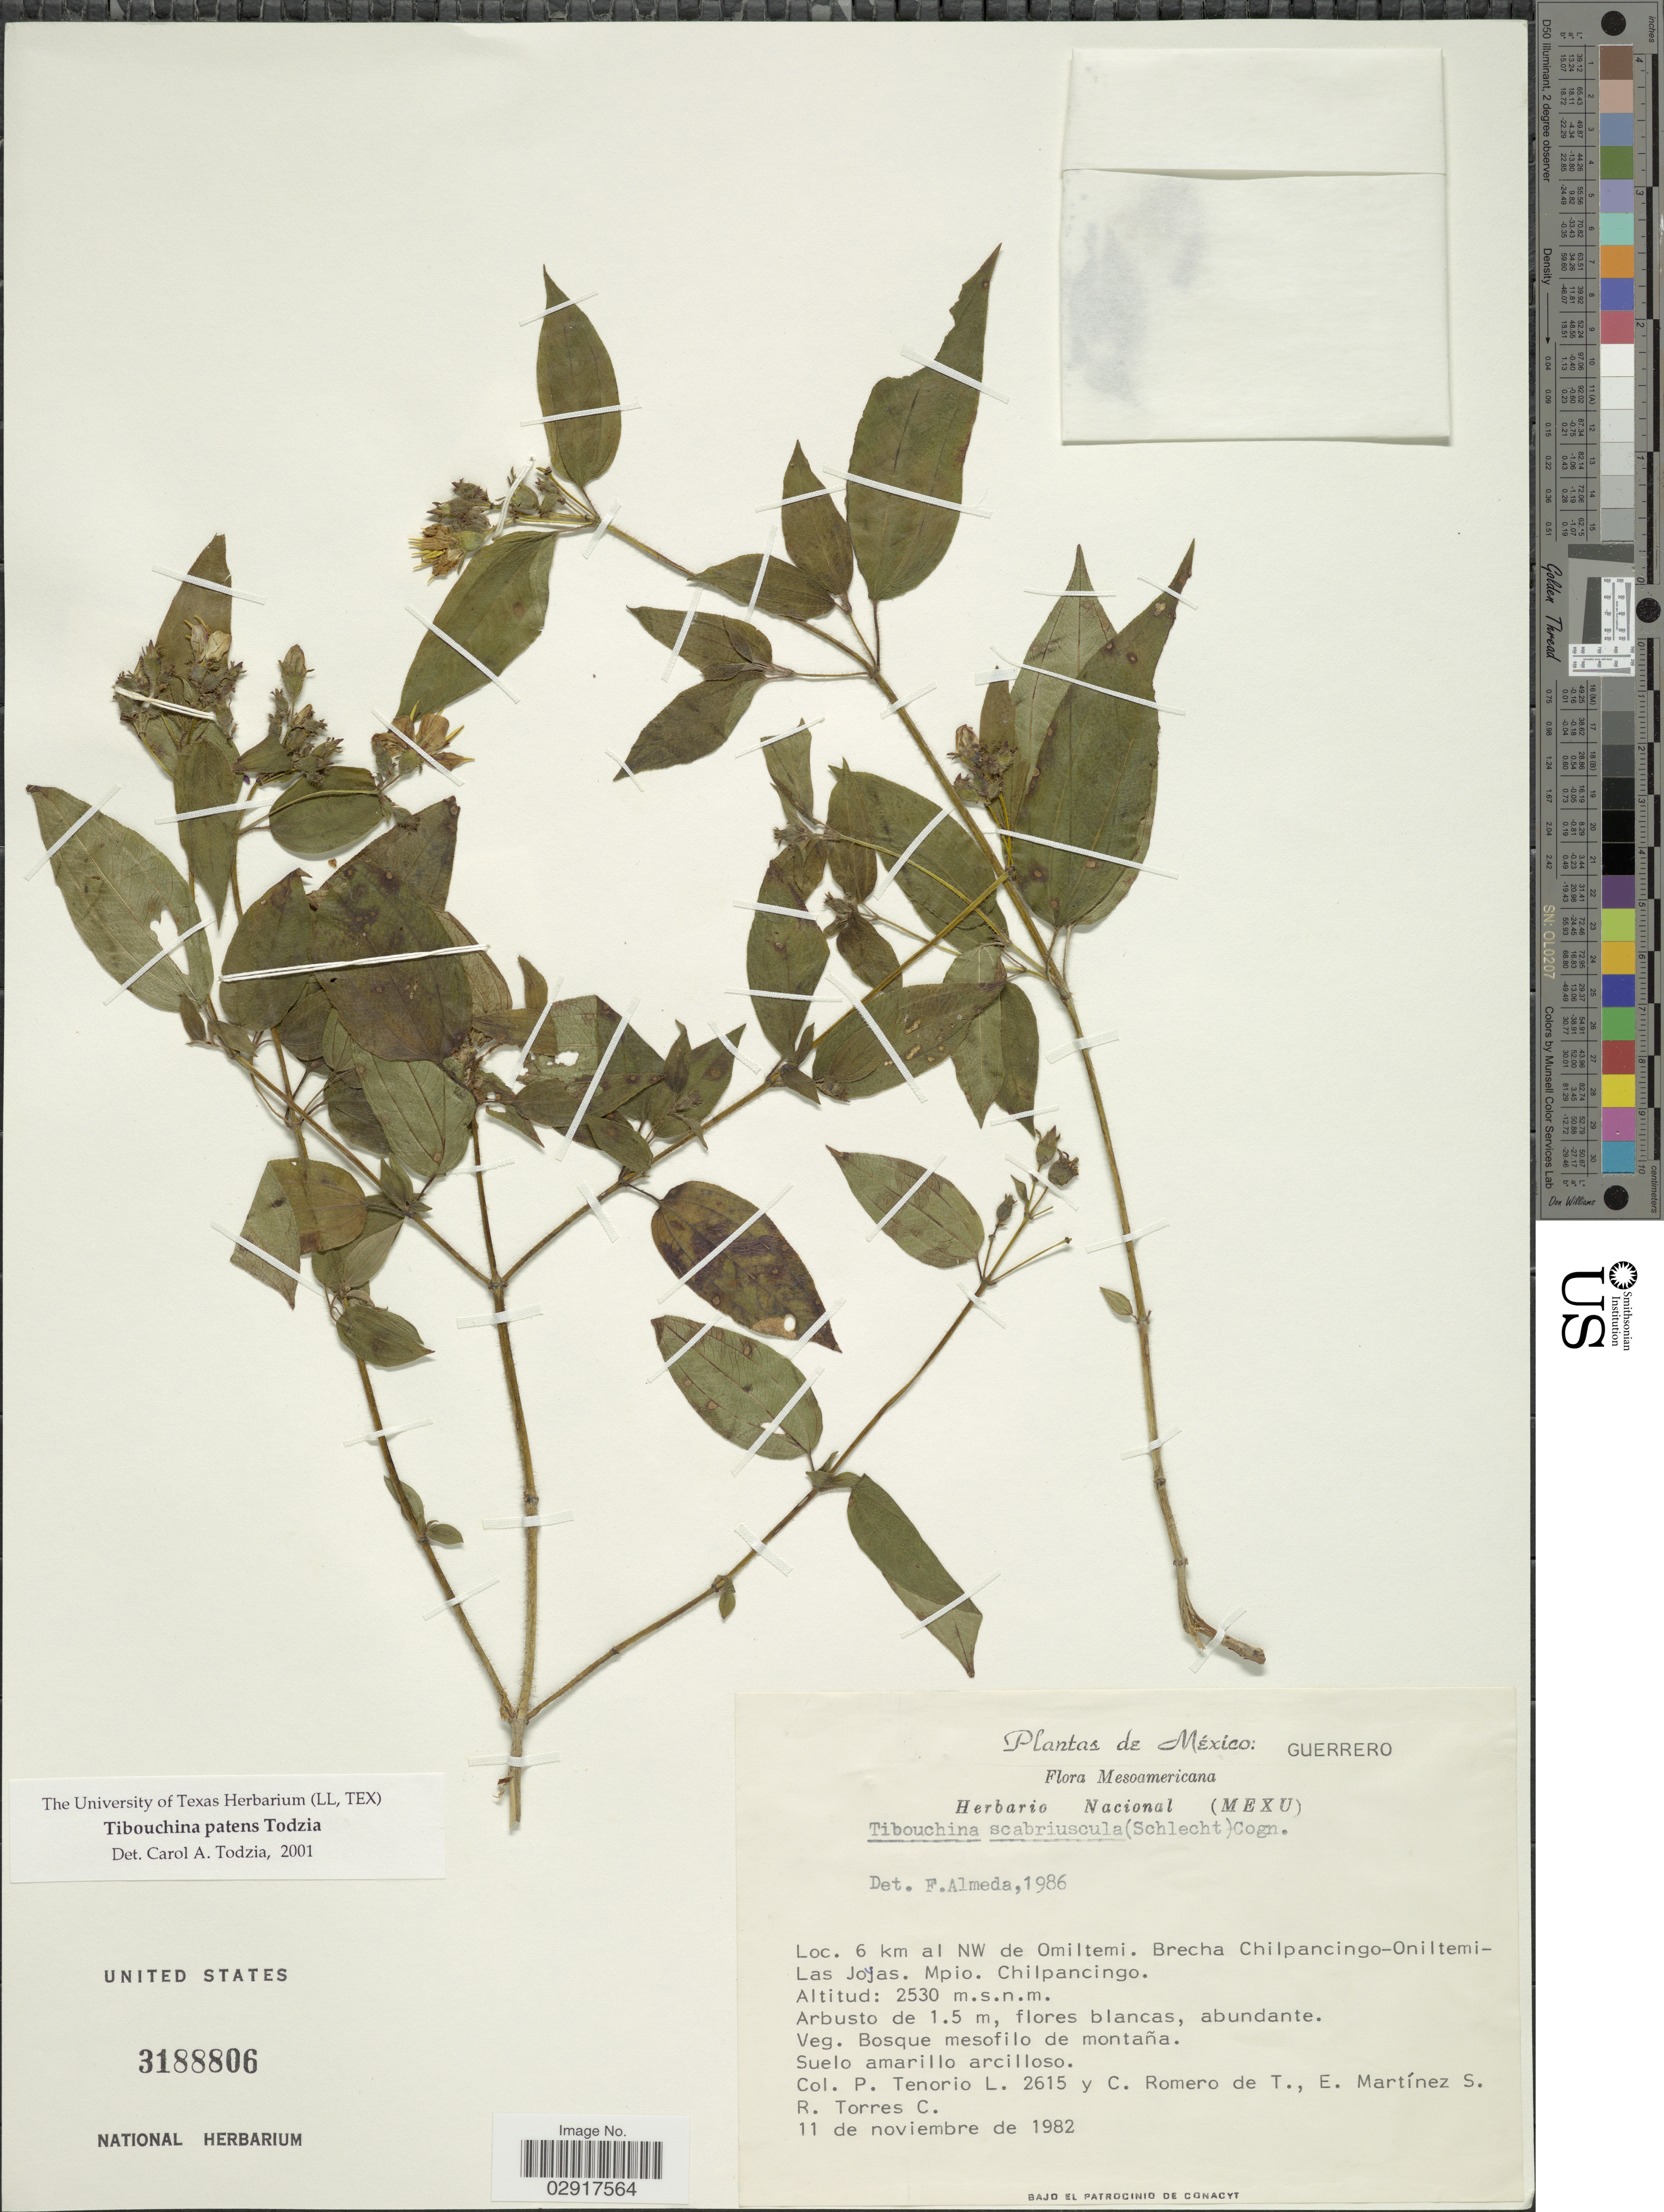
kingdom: Plantae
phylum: Tracheophyta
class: Magnoliopsida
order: Myrtales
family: Melastomataceae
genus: Chaetogastra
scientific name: Chaetogastra patens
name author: (Todzia) P.J.F. Guim. & Michelang.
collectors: P. Tenorio L., C. Romero de T., E. M. Martínez S. & R. Torres C.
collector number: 2615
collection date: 1982-11-11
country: Mexico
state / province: Guerrero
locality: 6 km al NW de Omiltemi. Brecha Chilpancingo-Oniltemi-Las Jojas. Mpio. Chilpancingo.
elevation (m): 2530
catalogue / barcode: US 3188806